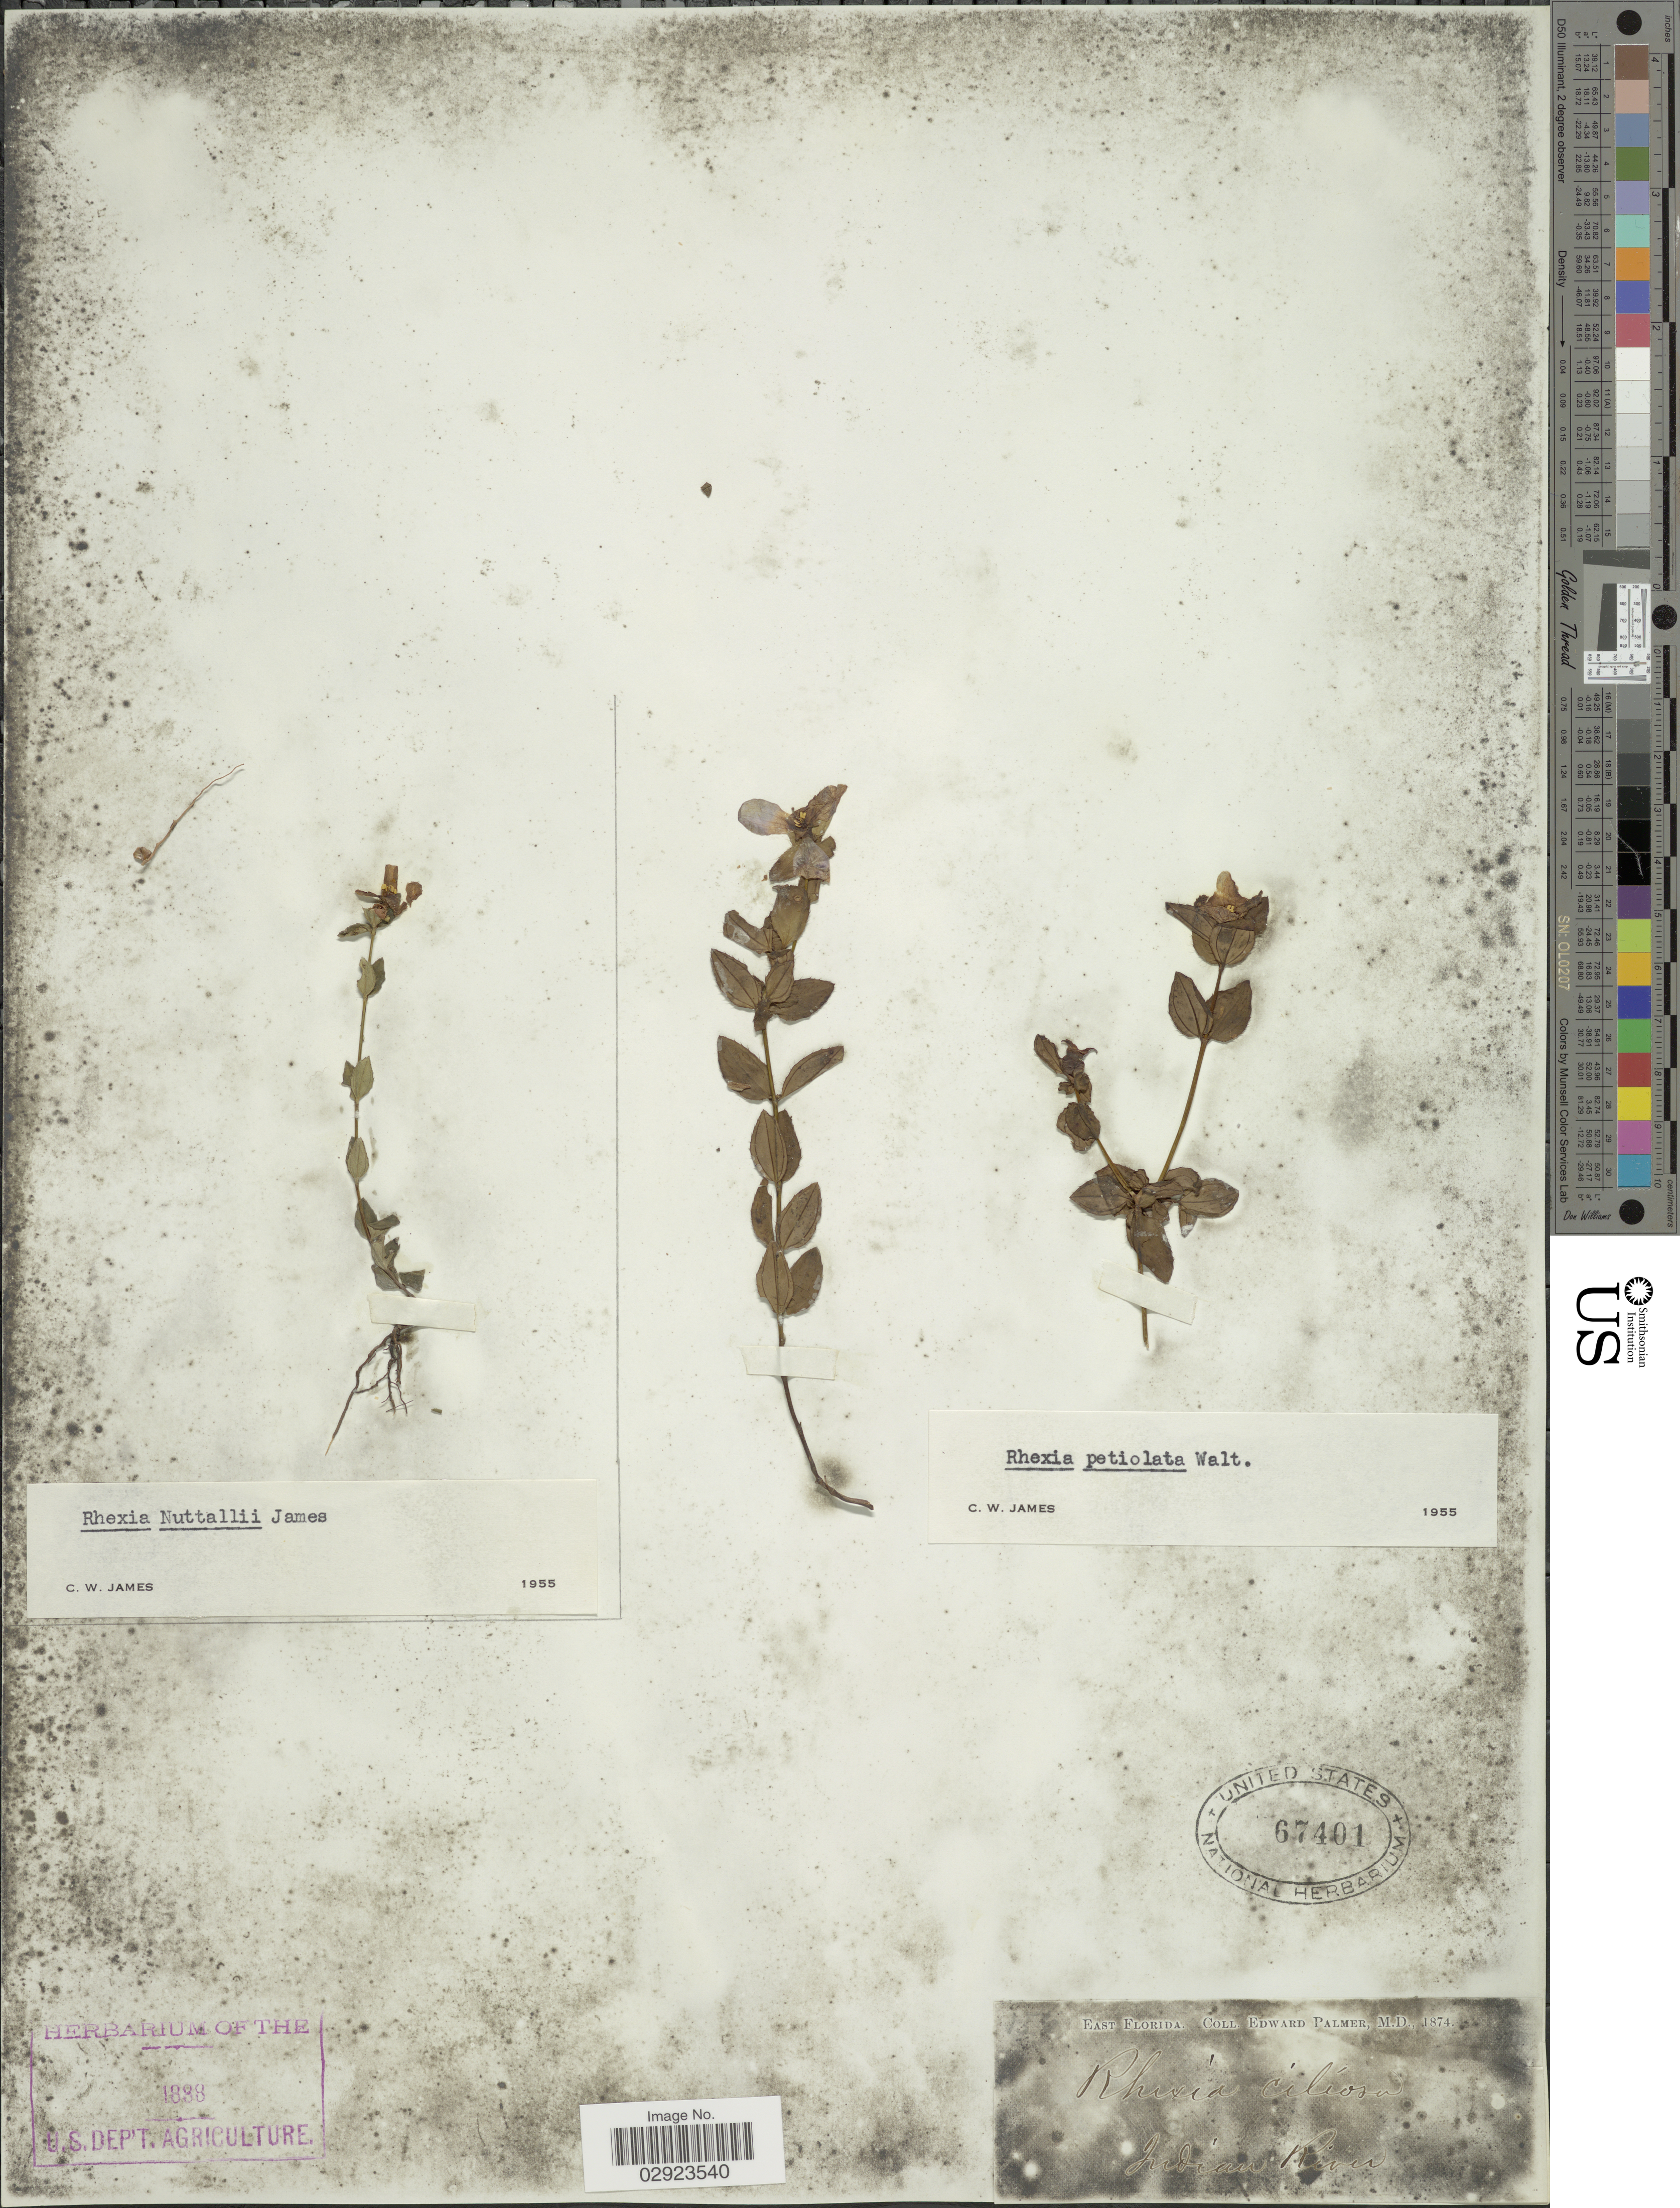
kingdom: Plantae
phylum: Tracheophyta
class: Magnoliopsida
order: Myrtales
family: Melastomataceae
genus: Rhexia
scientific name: Rhexia nuttallii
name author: C.W. James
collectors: E. Palmer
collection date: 1874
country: United States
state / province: Florida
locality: East Florida. Indian River.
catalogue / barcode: US 67401